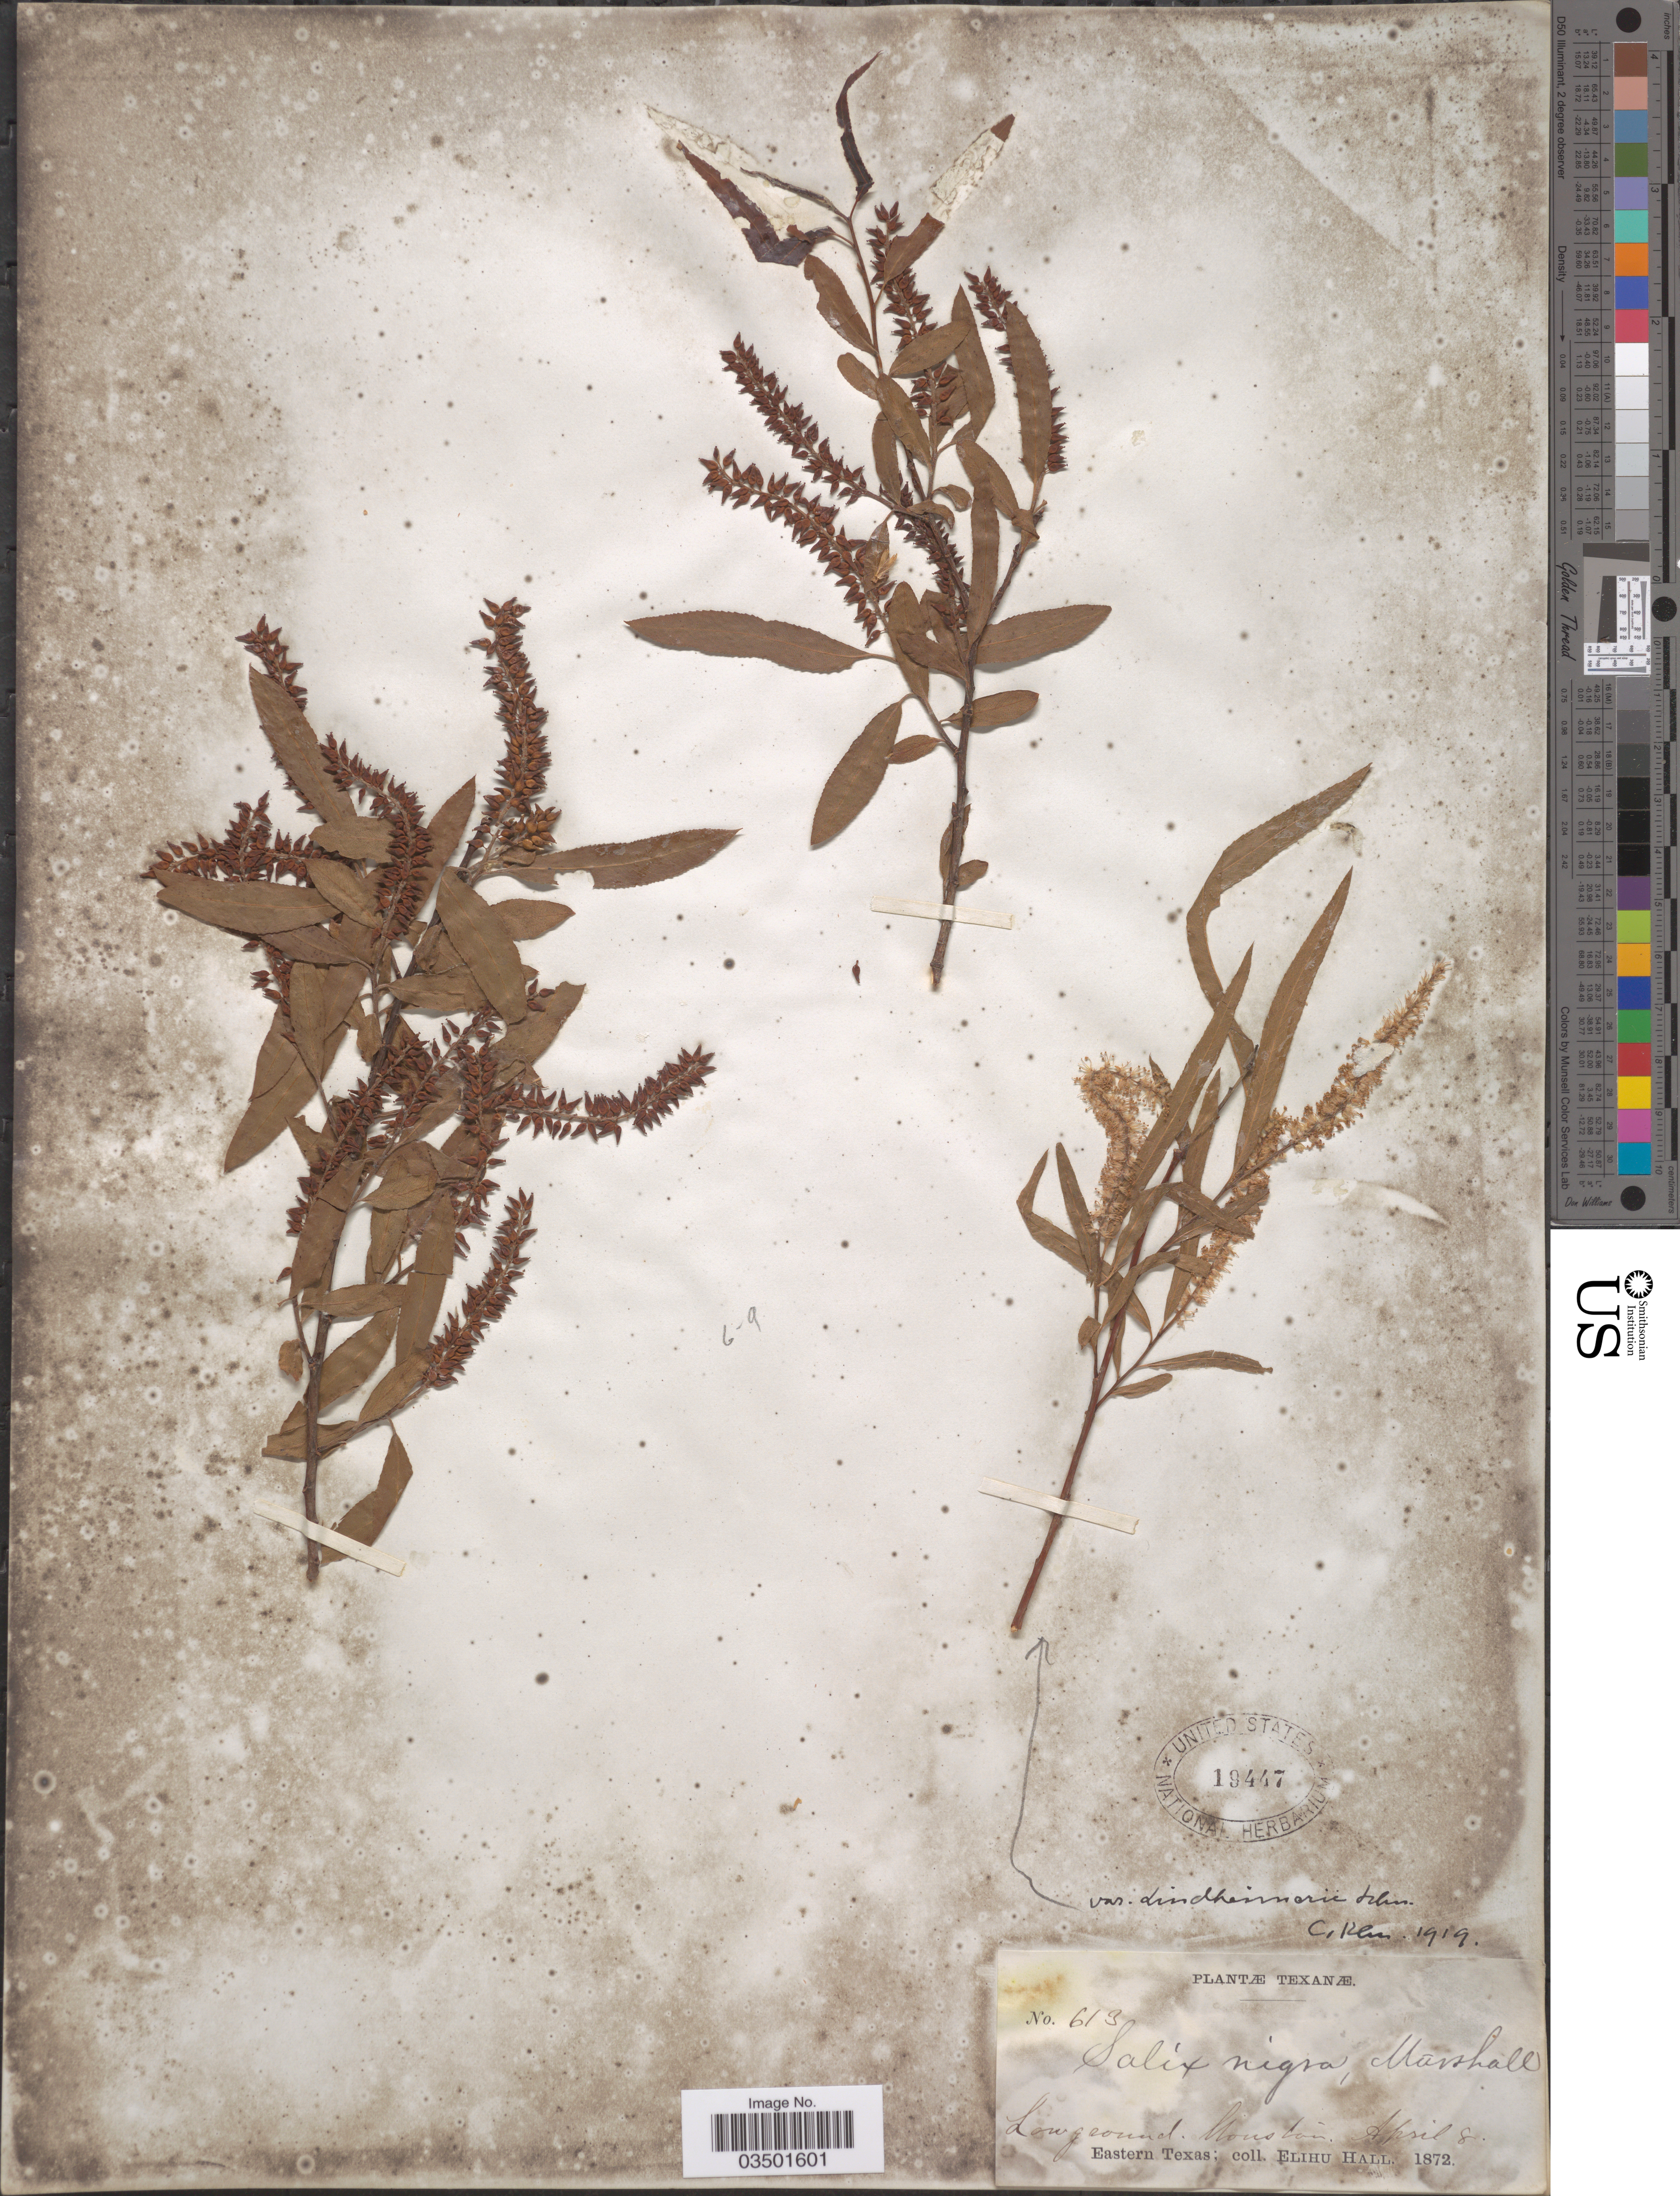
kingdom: Plantae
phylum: Tracheophyta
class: Magnoliopsida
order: Malpighiales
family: Salicaceae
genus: Salix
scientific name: Salix nigra var. lindheimeri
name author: C.K. Schneid.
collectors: E. Hall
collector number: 613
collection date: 1872-04-08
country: United States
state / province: Texas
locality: Houston. Eastern Texas.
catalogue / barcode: US 19447